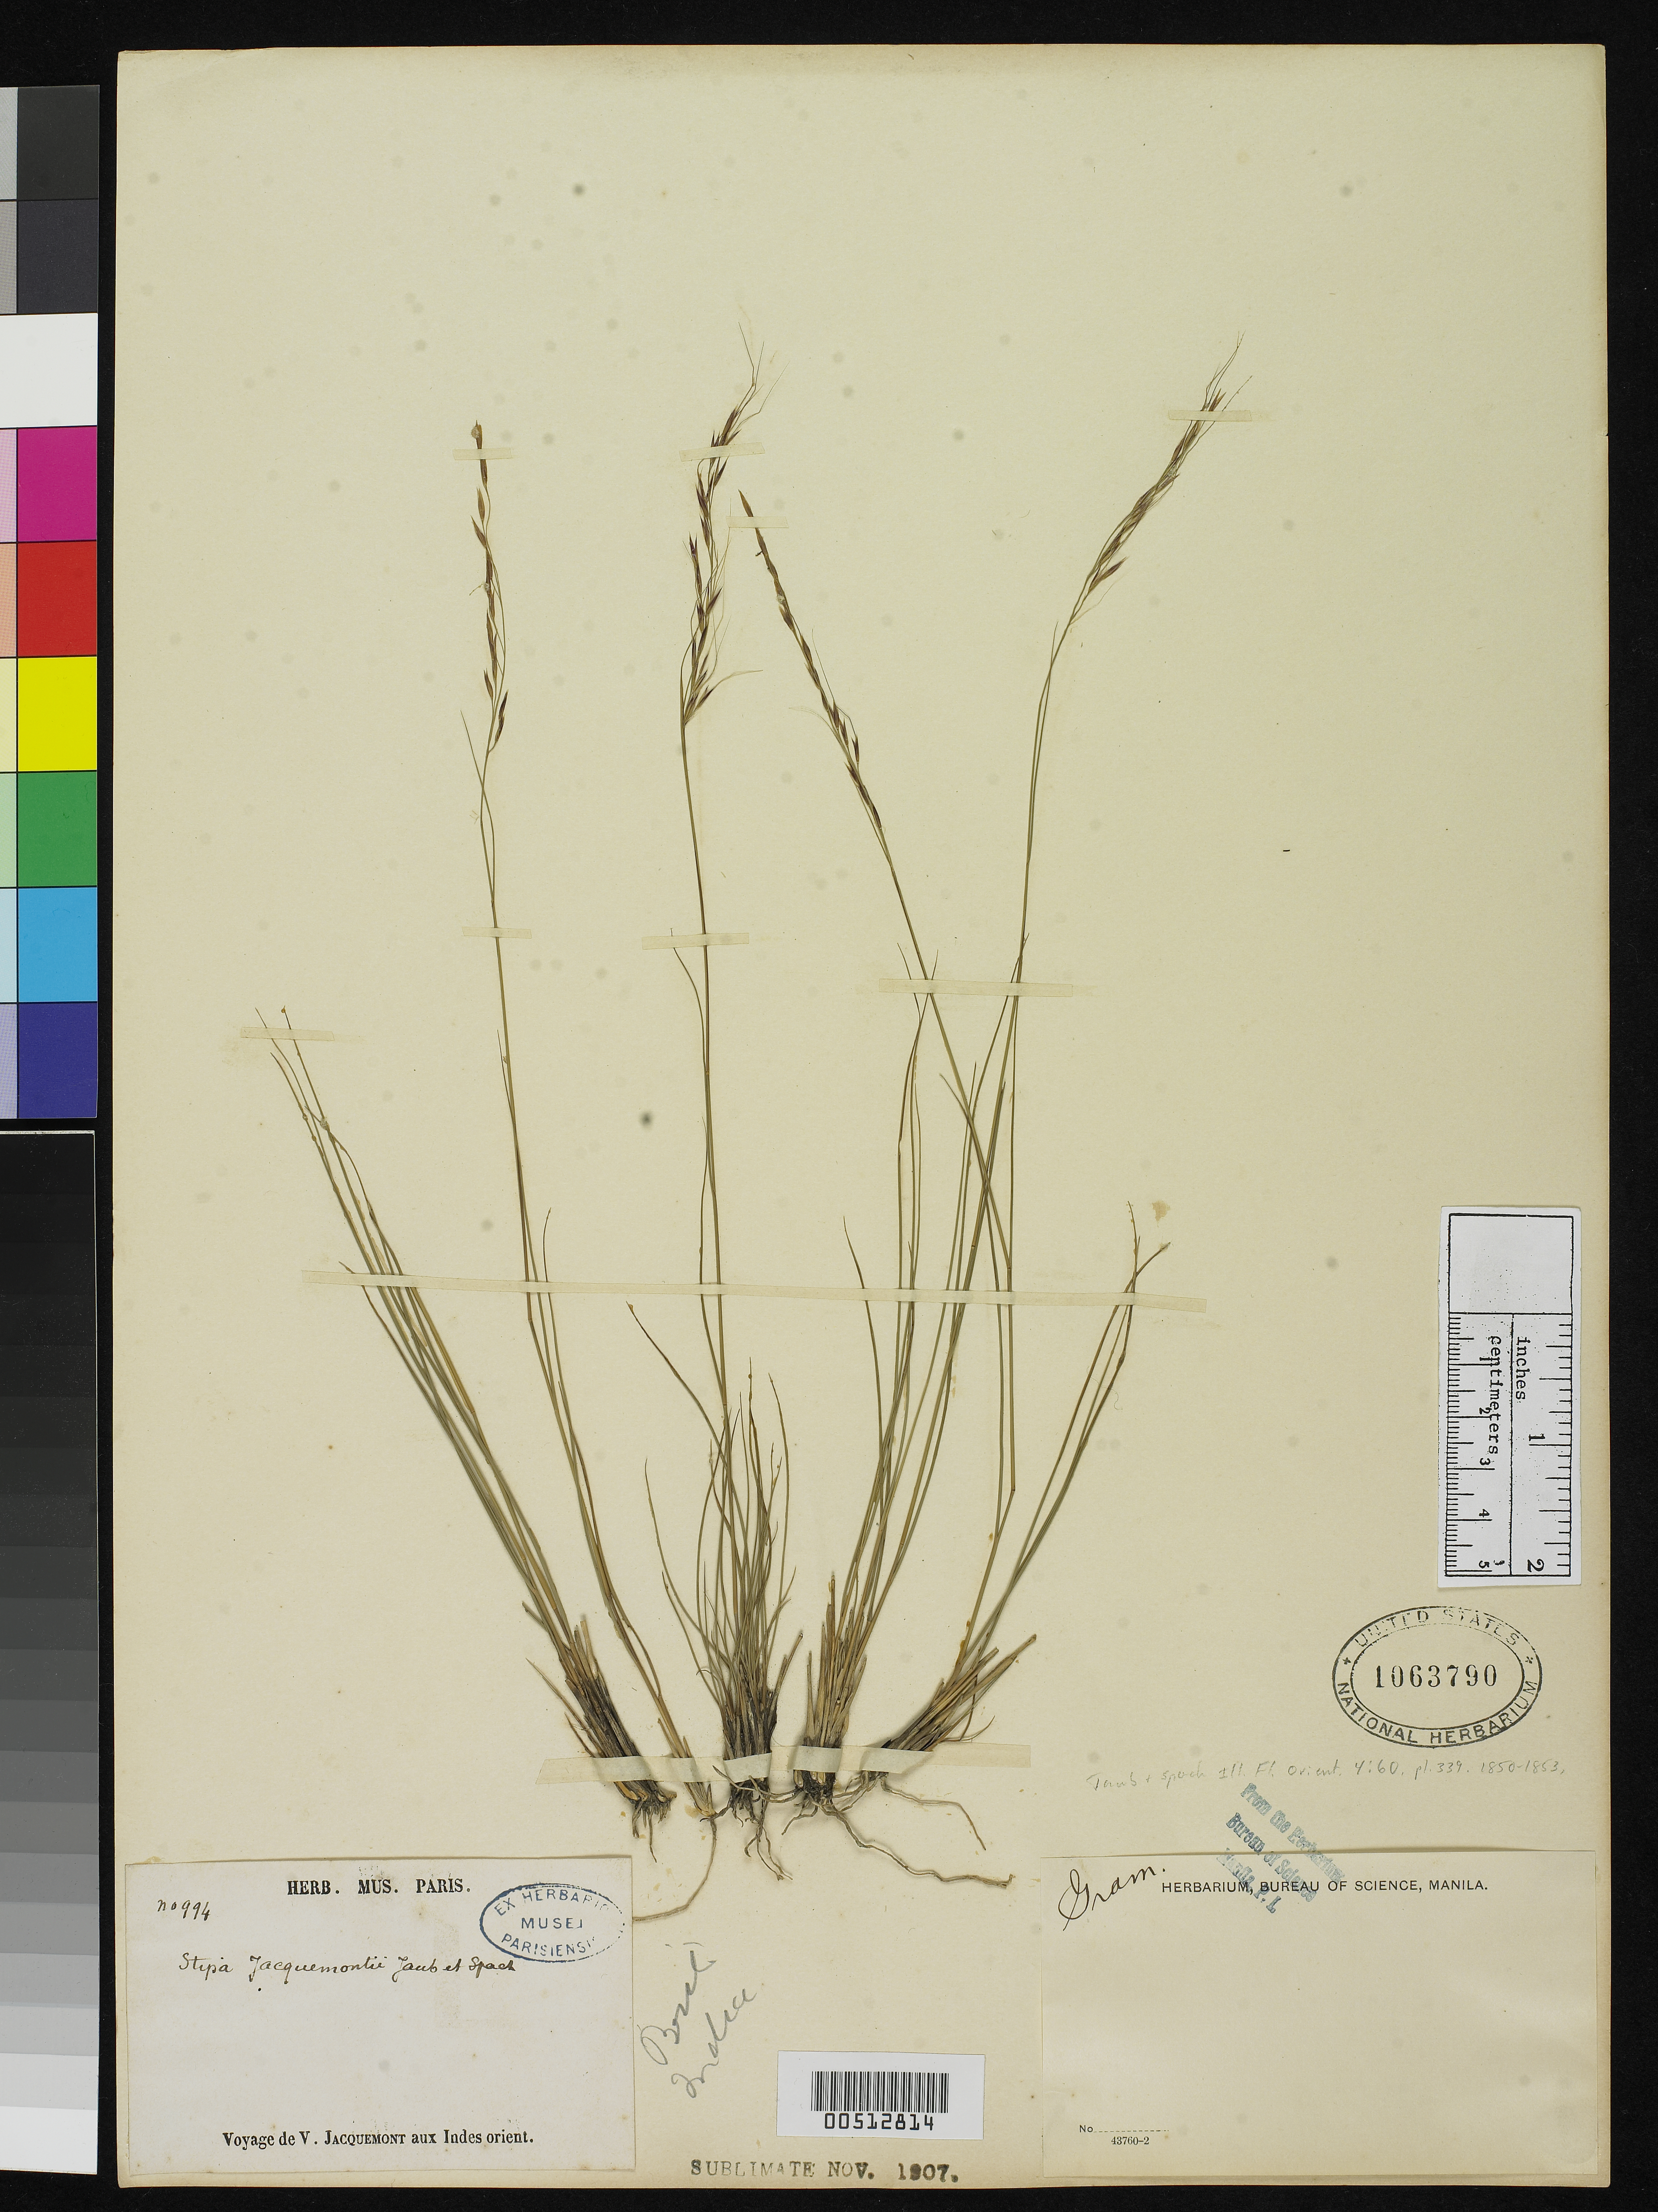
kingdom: Plantae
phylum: Tracheophyta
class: Liliopsida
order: Poales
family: Poaceae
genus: Stipa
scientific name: Stipa jacquemontii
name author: Jaubert & Spach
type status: Possible Type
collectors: V. Jacquemont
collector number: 994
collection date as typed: Nov 1907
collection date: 1907-11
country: India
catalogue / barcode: US 1063790